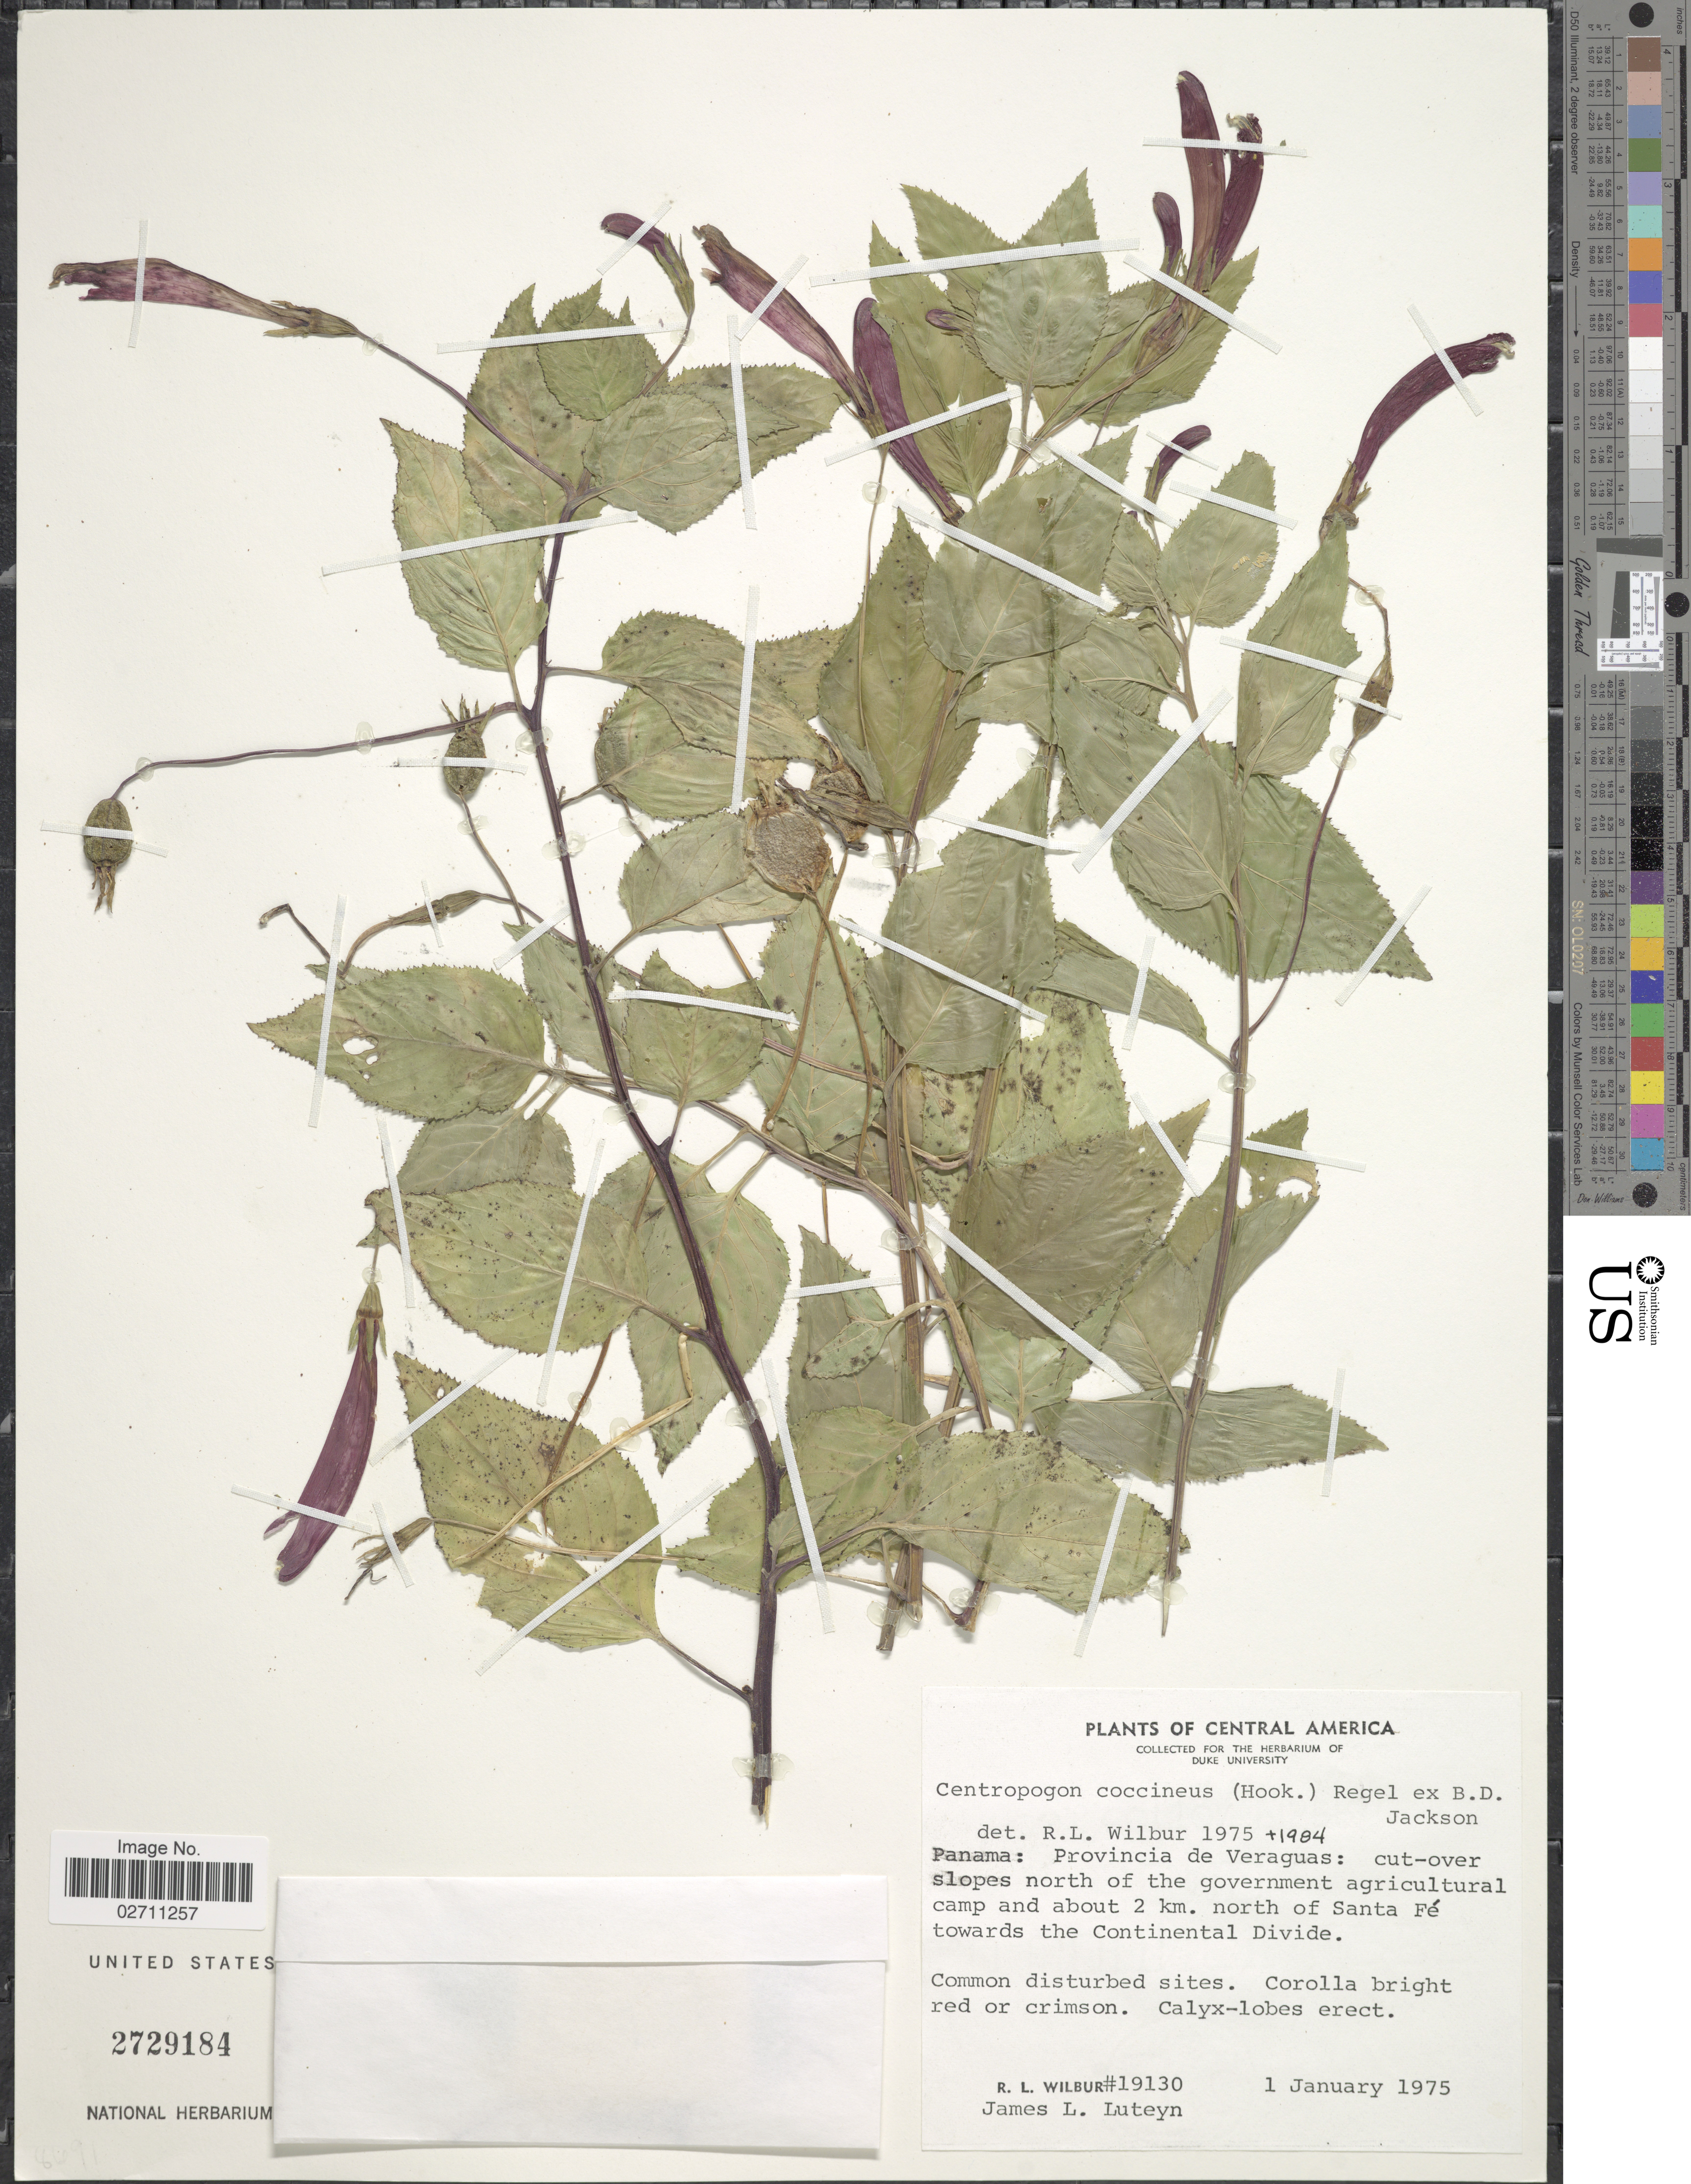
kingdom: Plantae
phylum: Tracheophyta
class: Magnoliopsida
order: Asterales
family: Campanulaceae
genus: Centropogon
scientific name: Centropogon coccineus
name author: (Hook.) Regel ex B.D. Jacks.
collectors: R. L. Wilbur & J. L. Luteyn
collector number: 19130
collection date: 1975-01-01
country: Panama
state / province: Veraguas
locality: Cut-over slopes north of the government agricultural camp and about 2 km. north of Santa Fe towards the Continental Divide.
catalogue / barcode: US 2729184